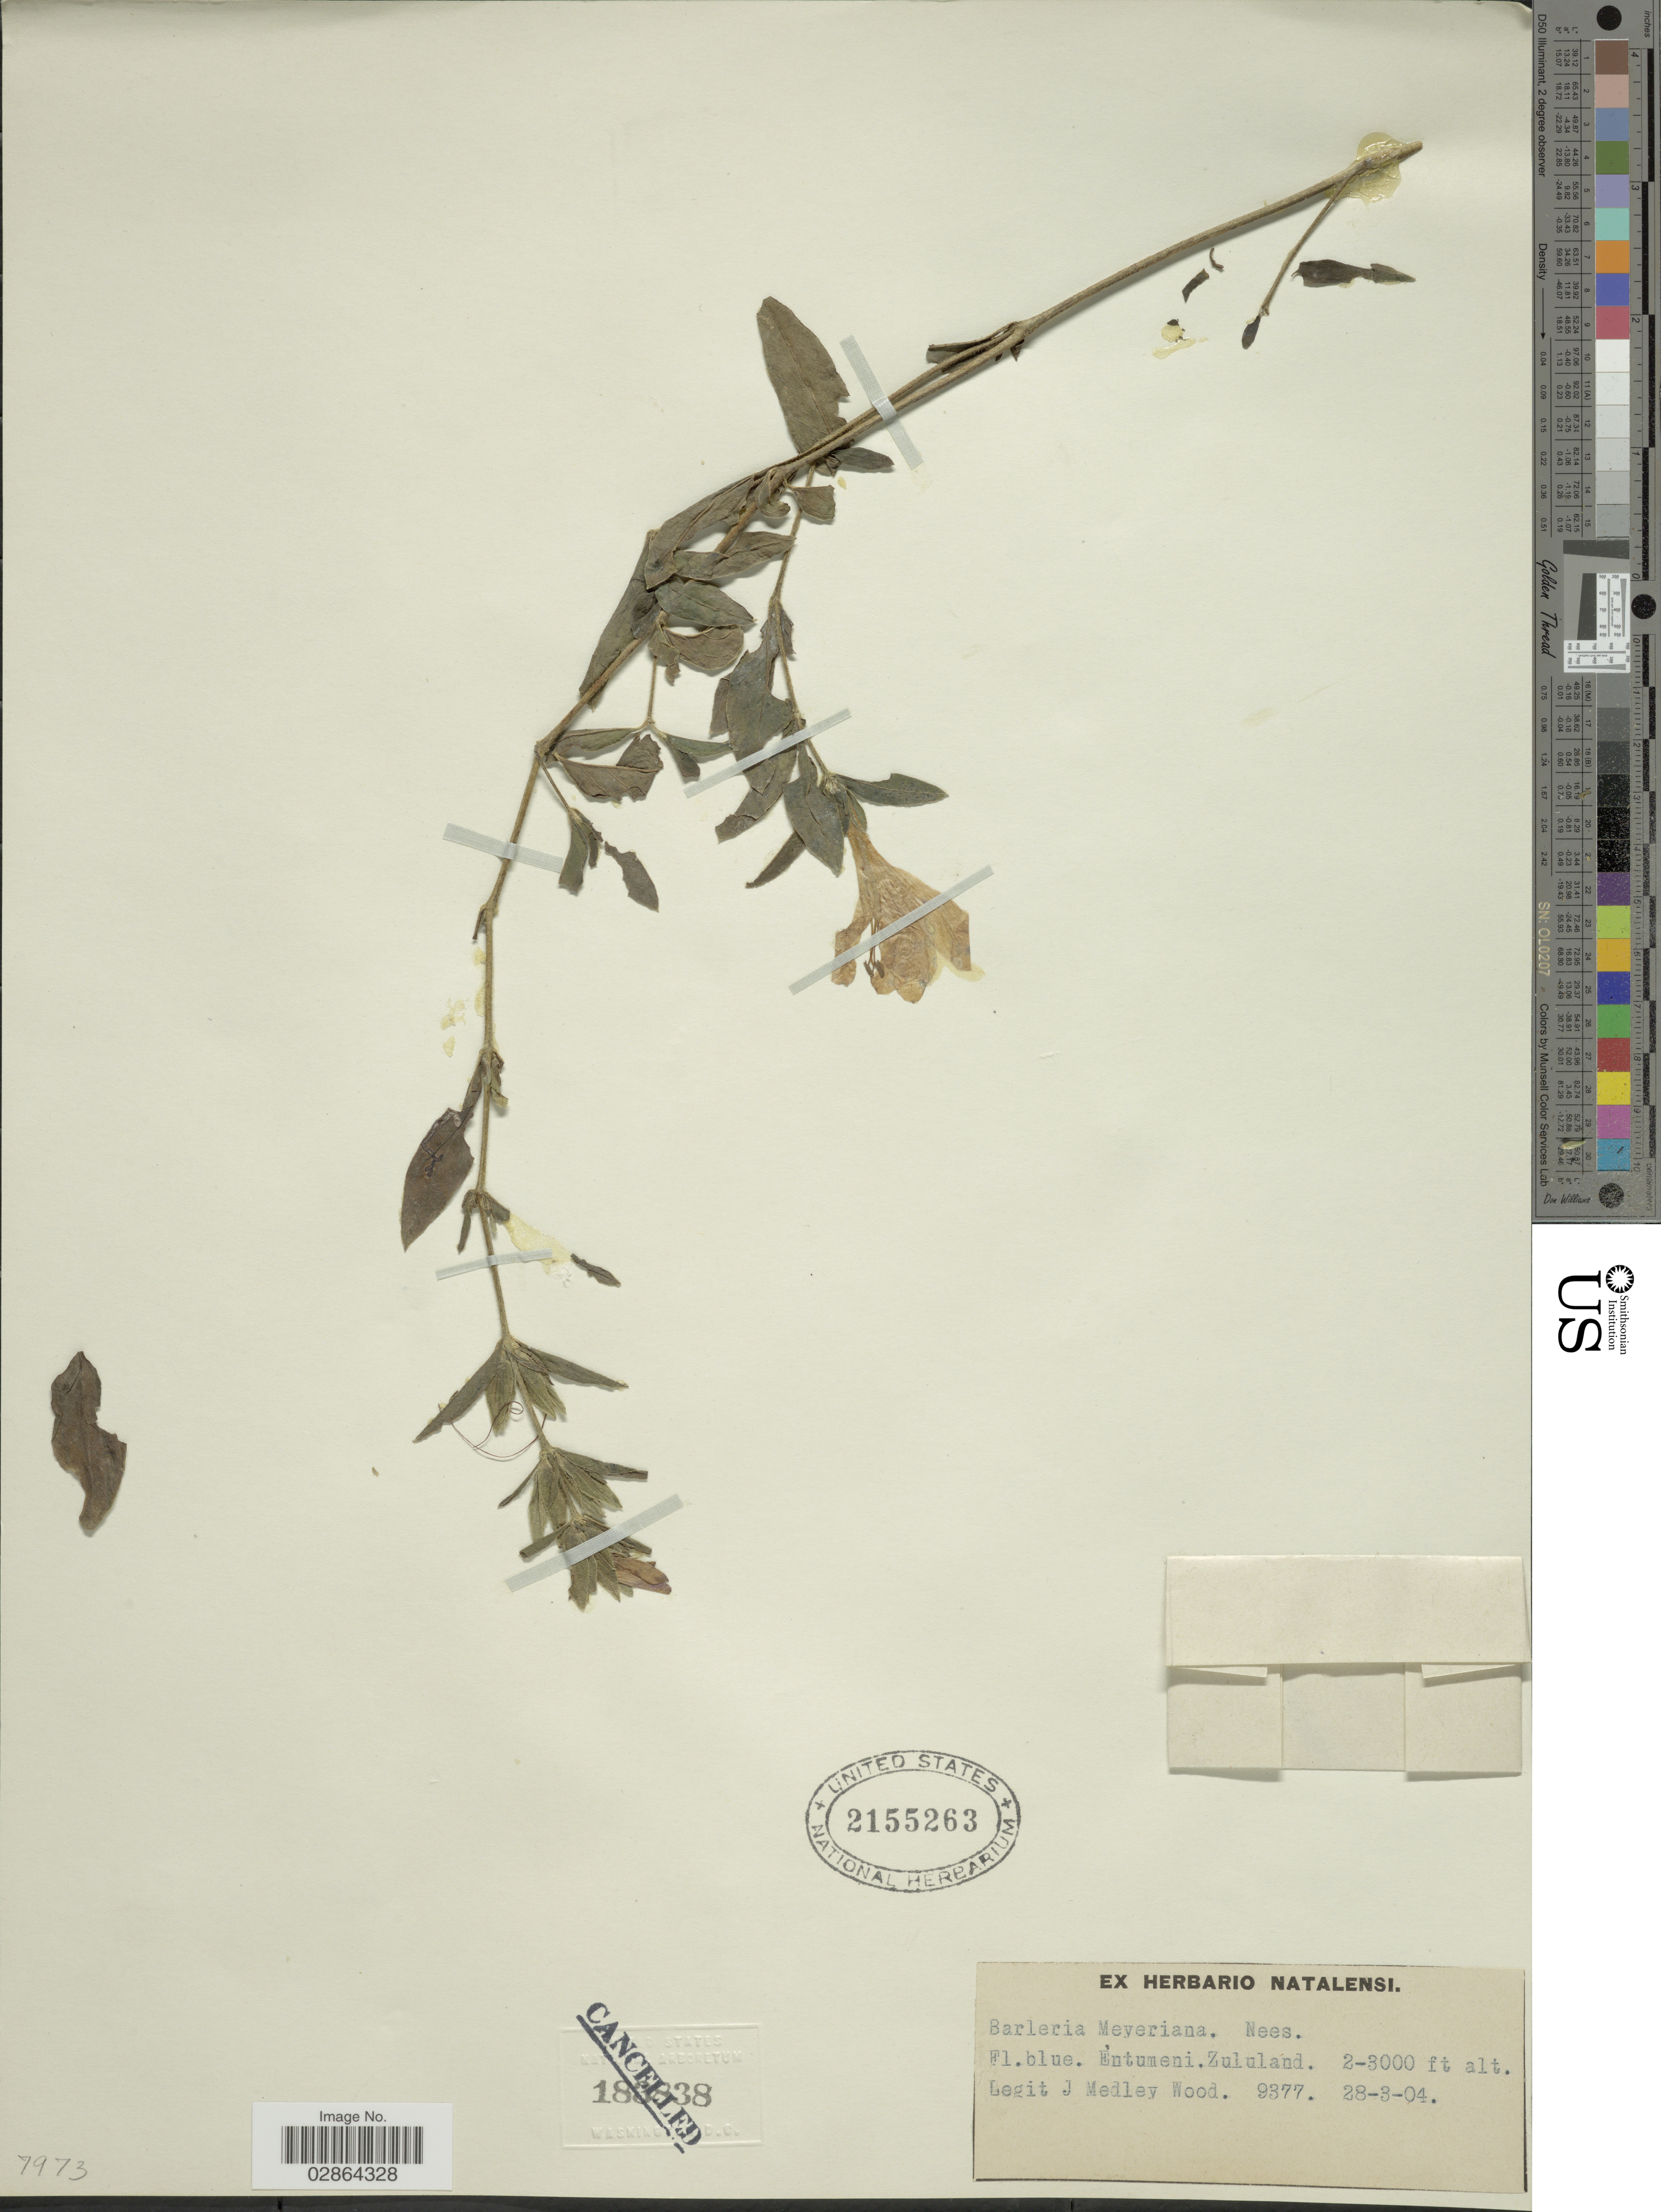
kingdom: Plantae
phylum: Tracheophyta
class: Magnoliopsida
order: Lamiales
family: Acanthaceae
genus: Barleria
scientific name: Barleria meyeriana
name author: Nees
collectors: J. Medley Wood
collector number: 9377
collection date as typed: Transcribed d/m/y: 28/3/4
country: South Africa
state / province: KwaZulu-Natal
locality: Entumeni. Zululand.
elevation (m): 610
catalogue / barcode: US 2155263